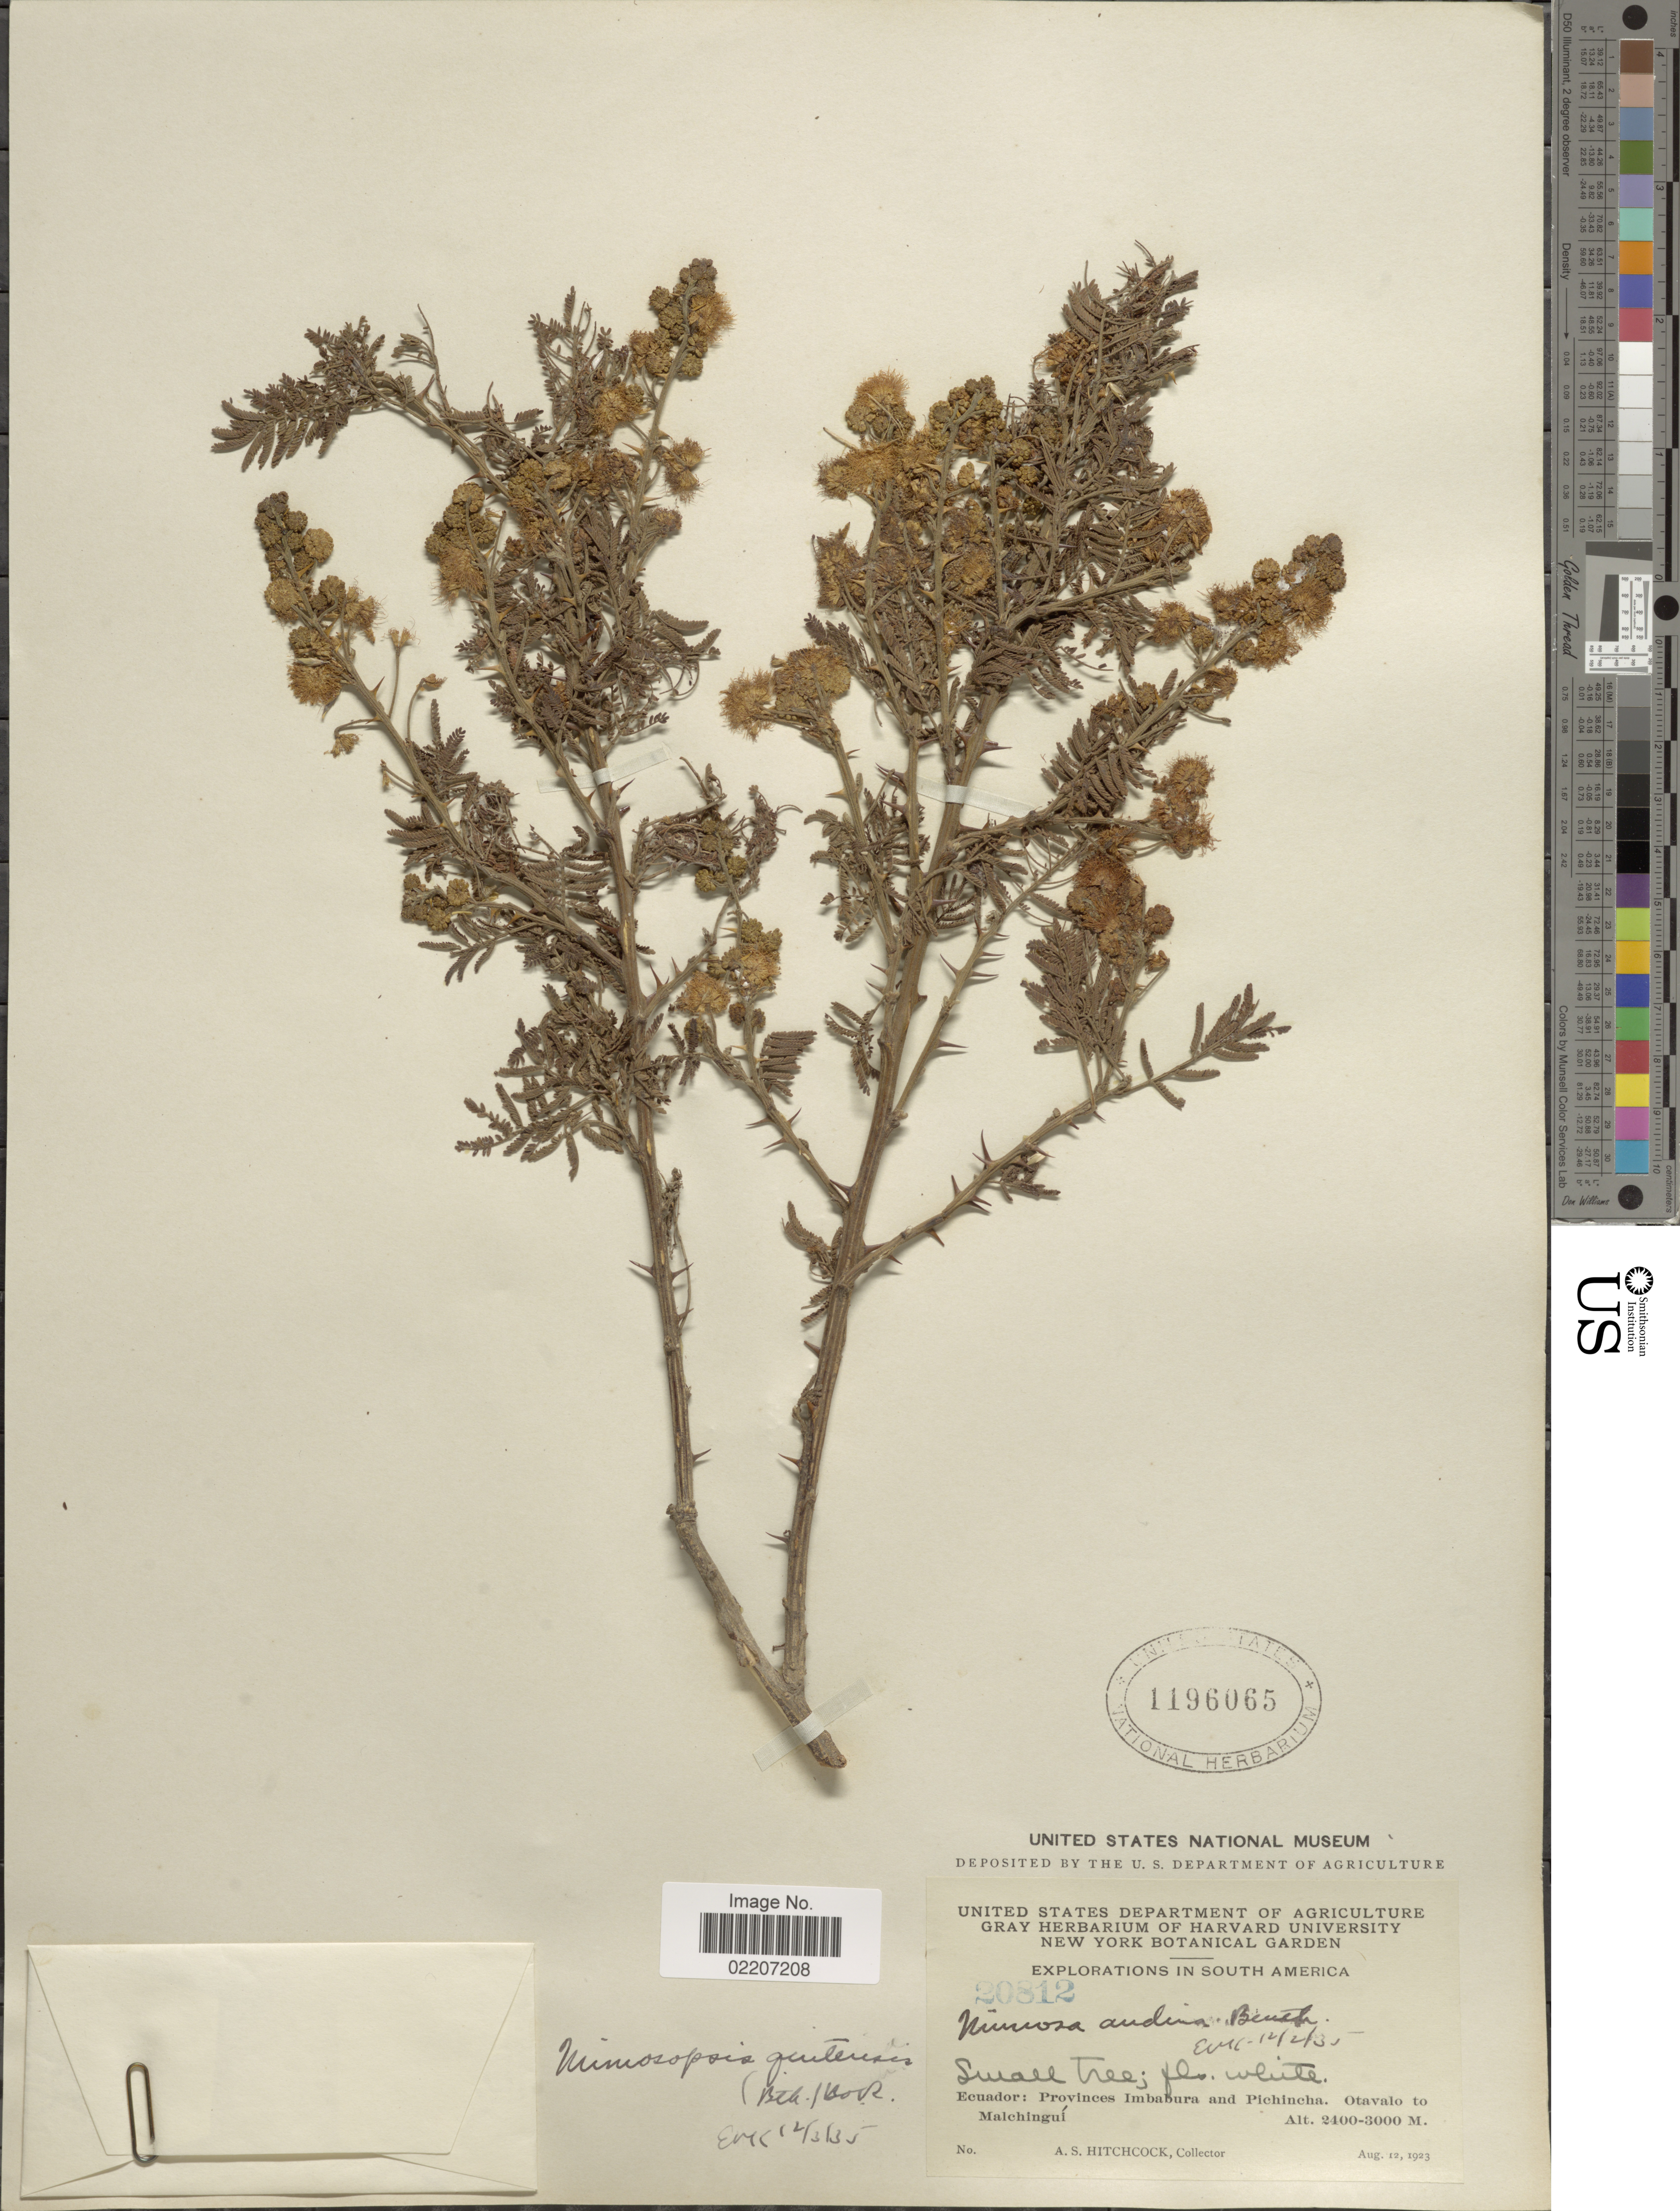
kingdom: Plantae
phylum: Tracheophyta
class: Magnoliopsida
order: Fabales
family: Fabaceae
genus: Mimosa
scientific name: Mimosa quitensis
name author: Benth.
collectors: A. S. Hitchcock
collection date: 1923-08-12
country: Ecuador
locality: Ecuador: Provinces Imbabura and Pichincha, Otabalo to Malchingui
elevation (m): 2400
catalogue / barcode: US 1196065